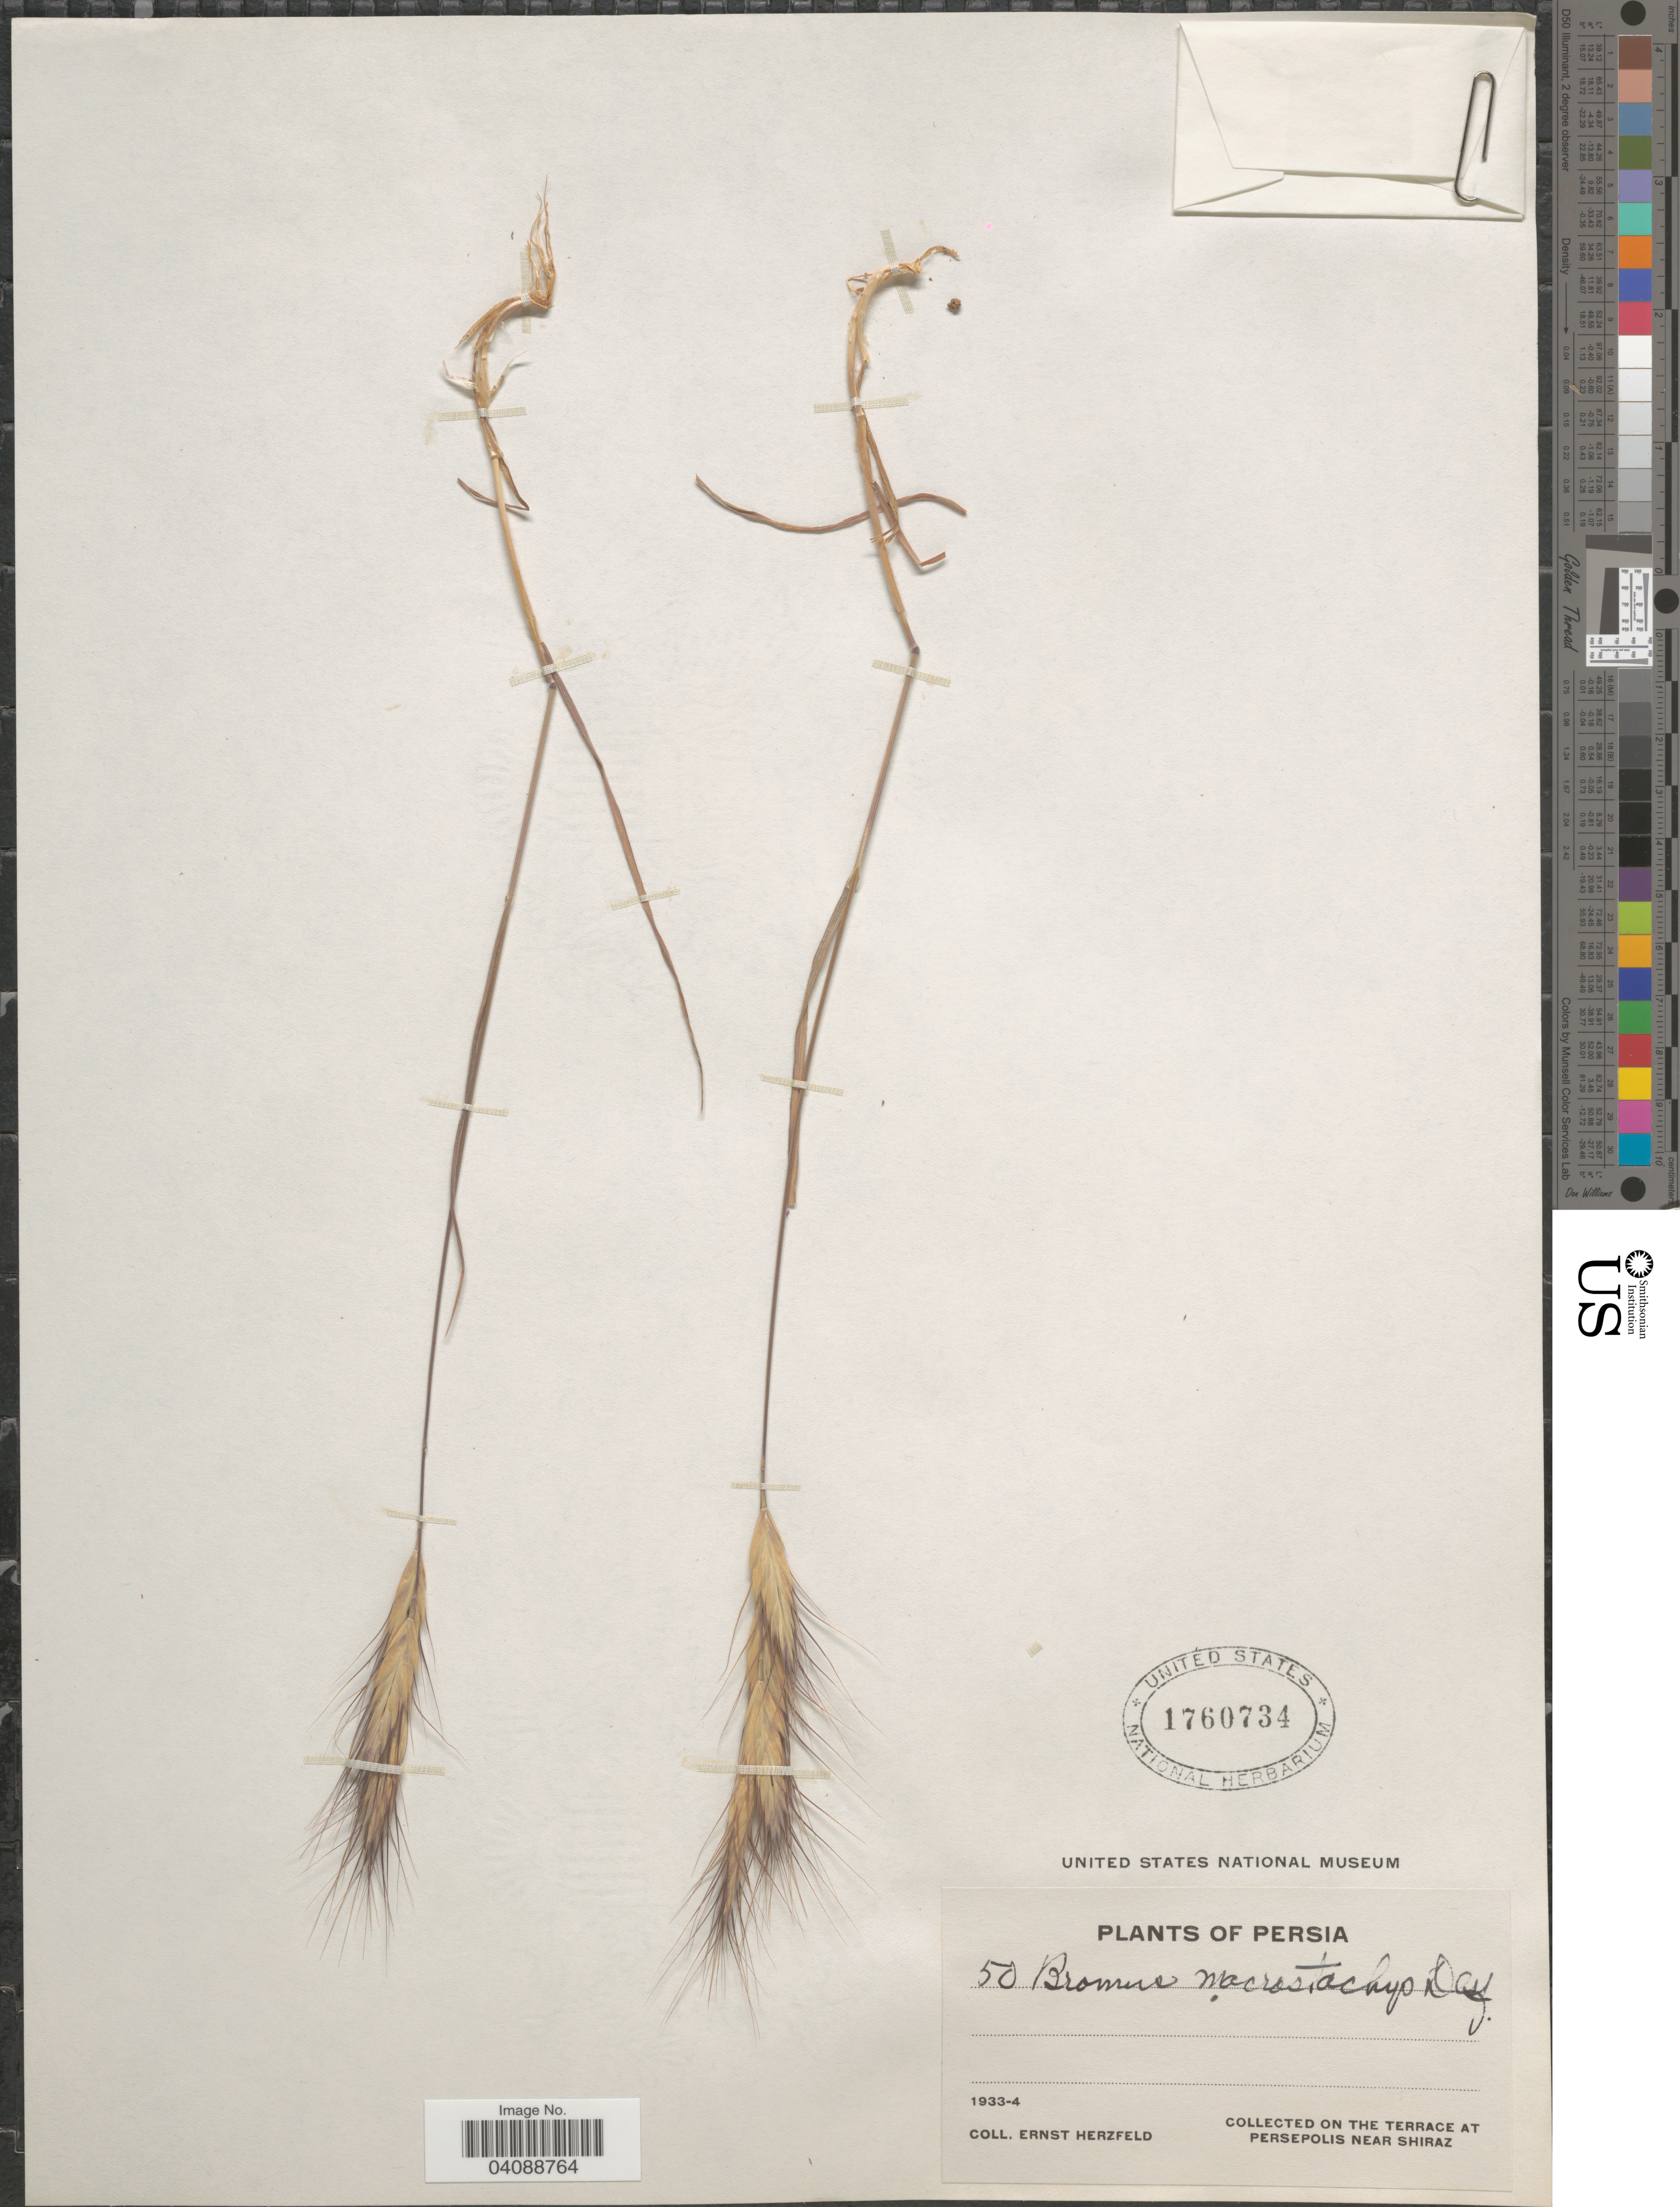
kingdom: Plantae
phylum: Tracheophyta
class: Liliopsida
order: Poales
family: Poaceae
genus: Bromus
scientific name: Bromus danthoniae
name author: Trin. ex C.A. Mey.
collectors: E. Herzfeld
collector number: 50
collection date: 1933/1934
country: Iran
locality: Persia. Collected On The Terrace At Persepolis Near Shiraz.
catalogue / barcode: US 1760734